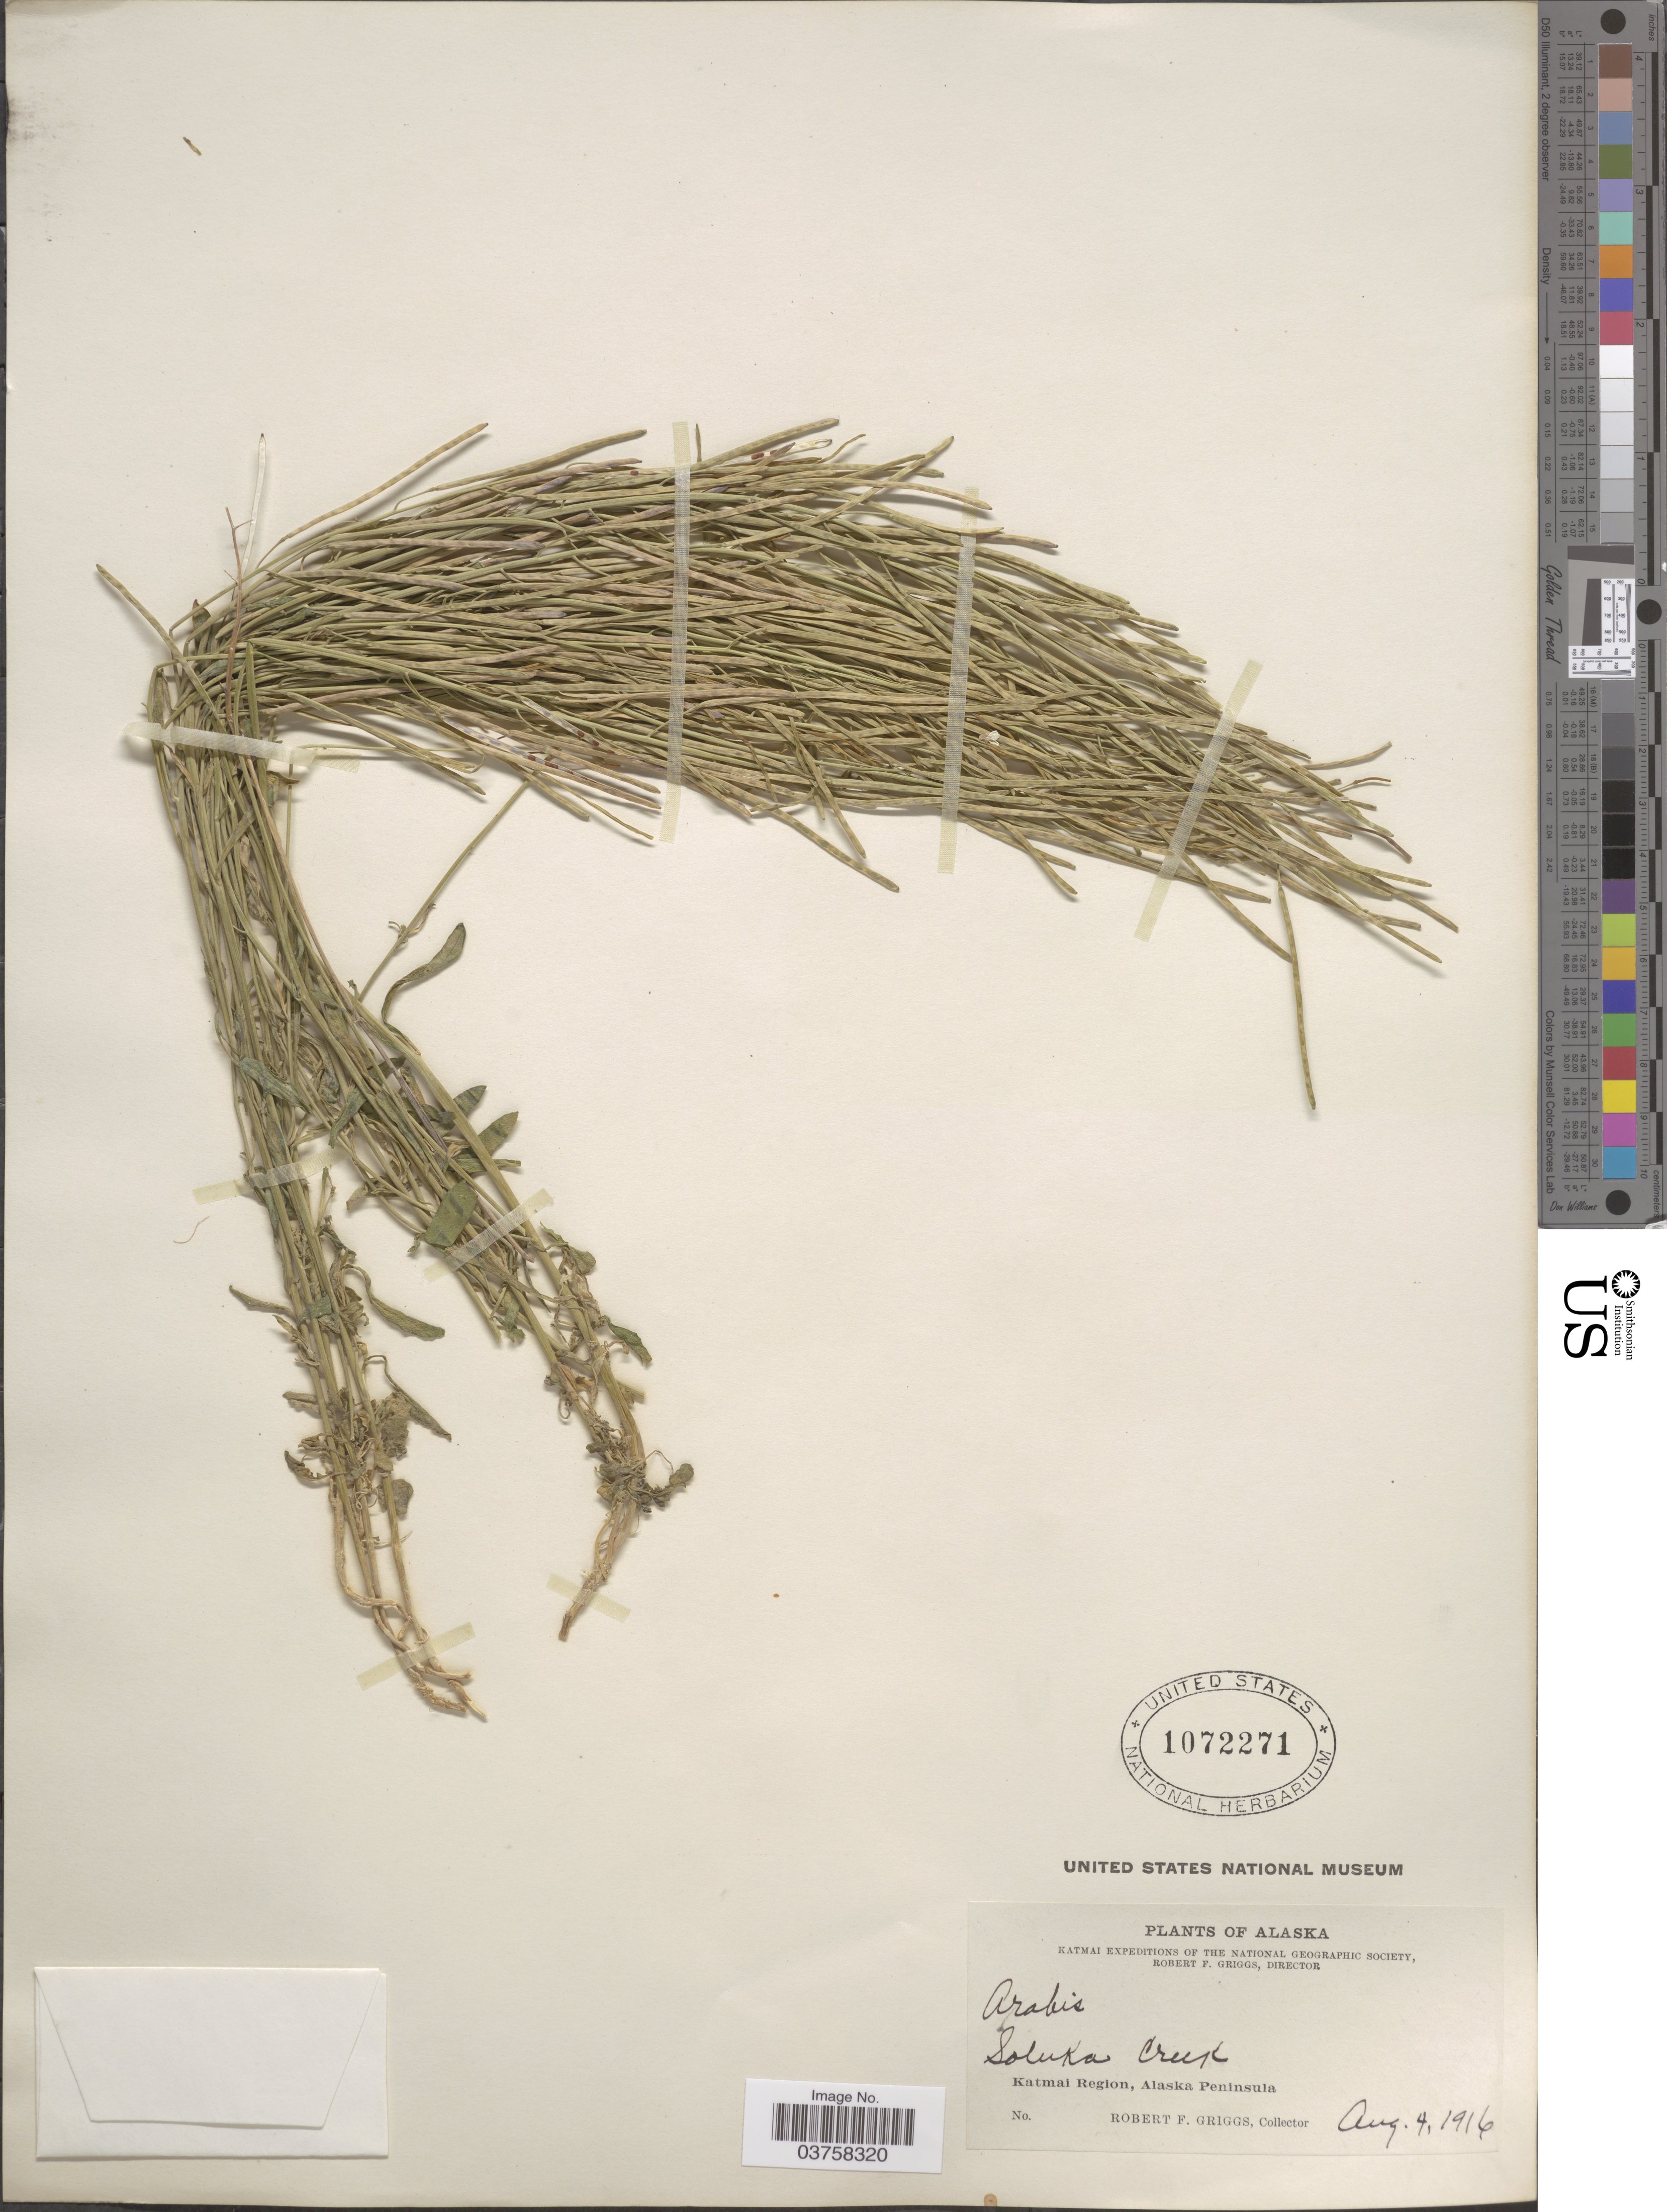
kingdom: Plantae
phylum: Tracheophyta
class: Magnoliopsida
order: Brassicales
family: Brassicaceae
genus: Arabidopsis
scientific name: Arabidopsis lyrata subsp. kamchatica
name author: (Fisch. ex DC.) O'Kane & Al-Shehbaz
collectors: R. F. Griggs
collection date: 1916-08-04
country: United States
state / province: Alaska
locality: Soluka Creek. Katmai Region, Alaska Peninsula.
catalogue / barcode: US 1072271